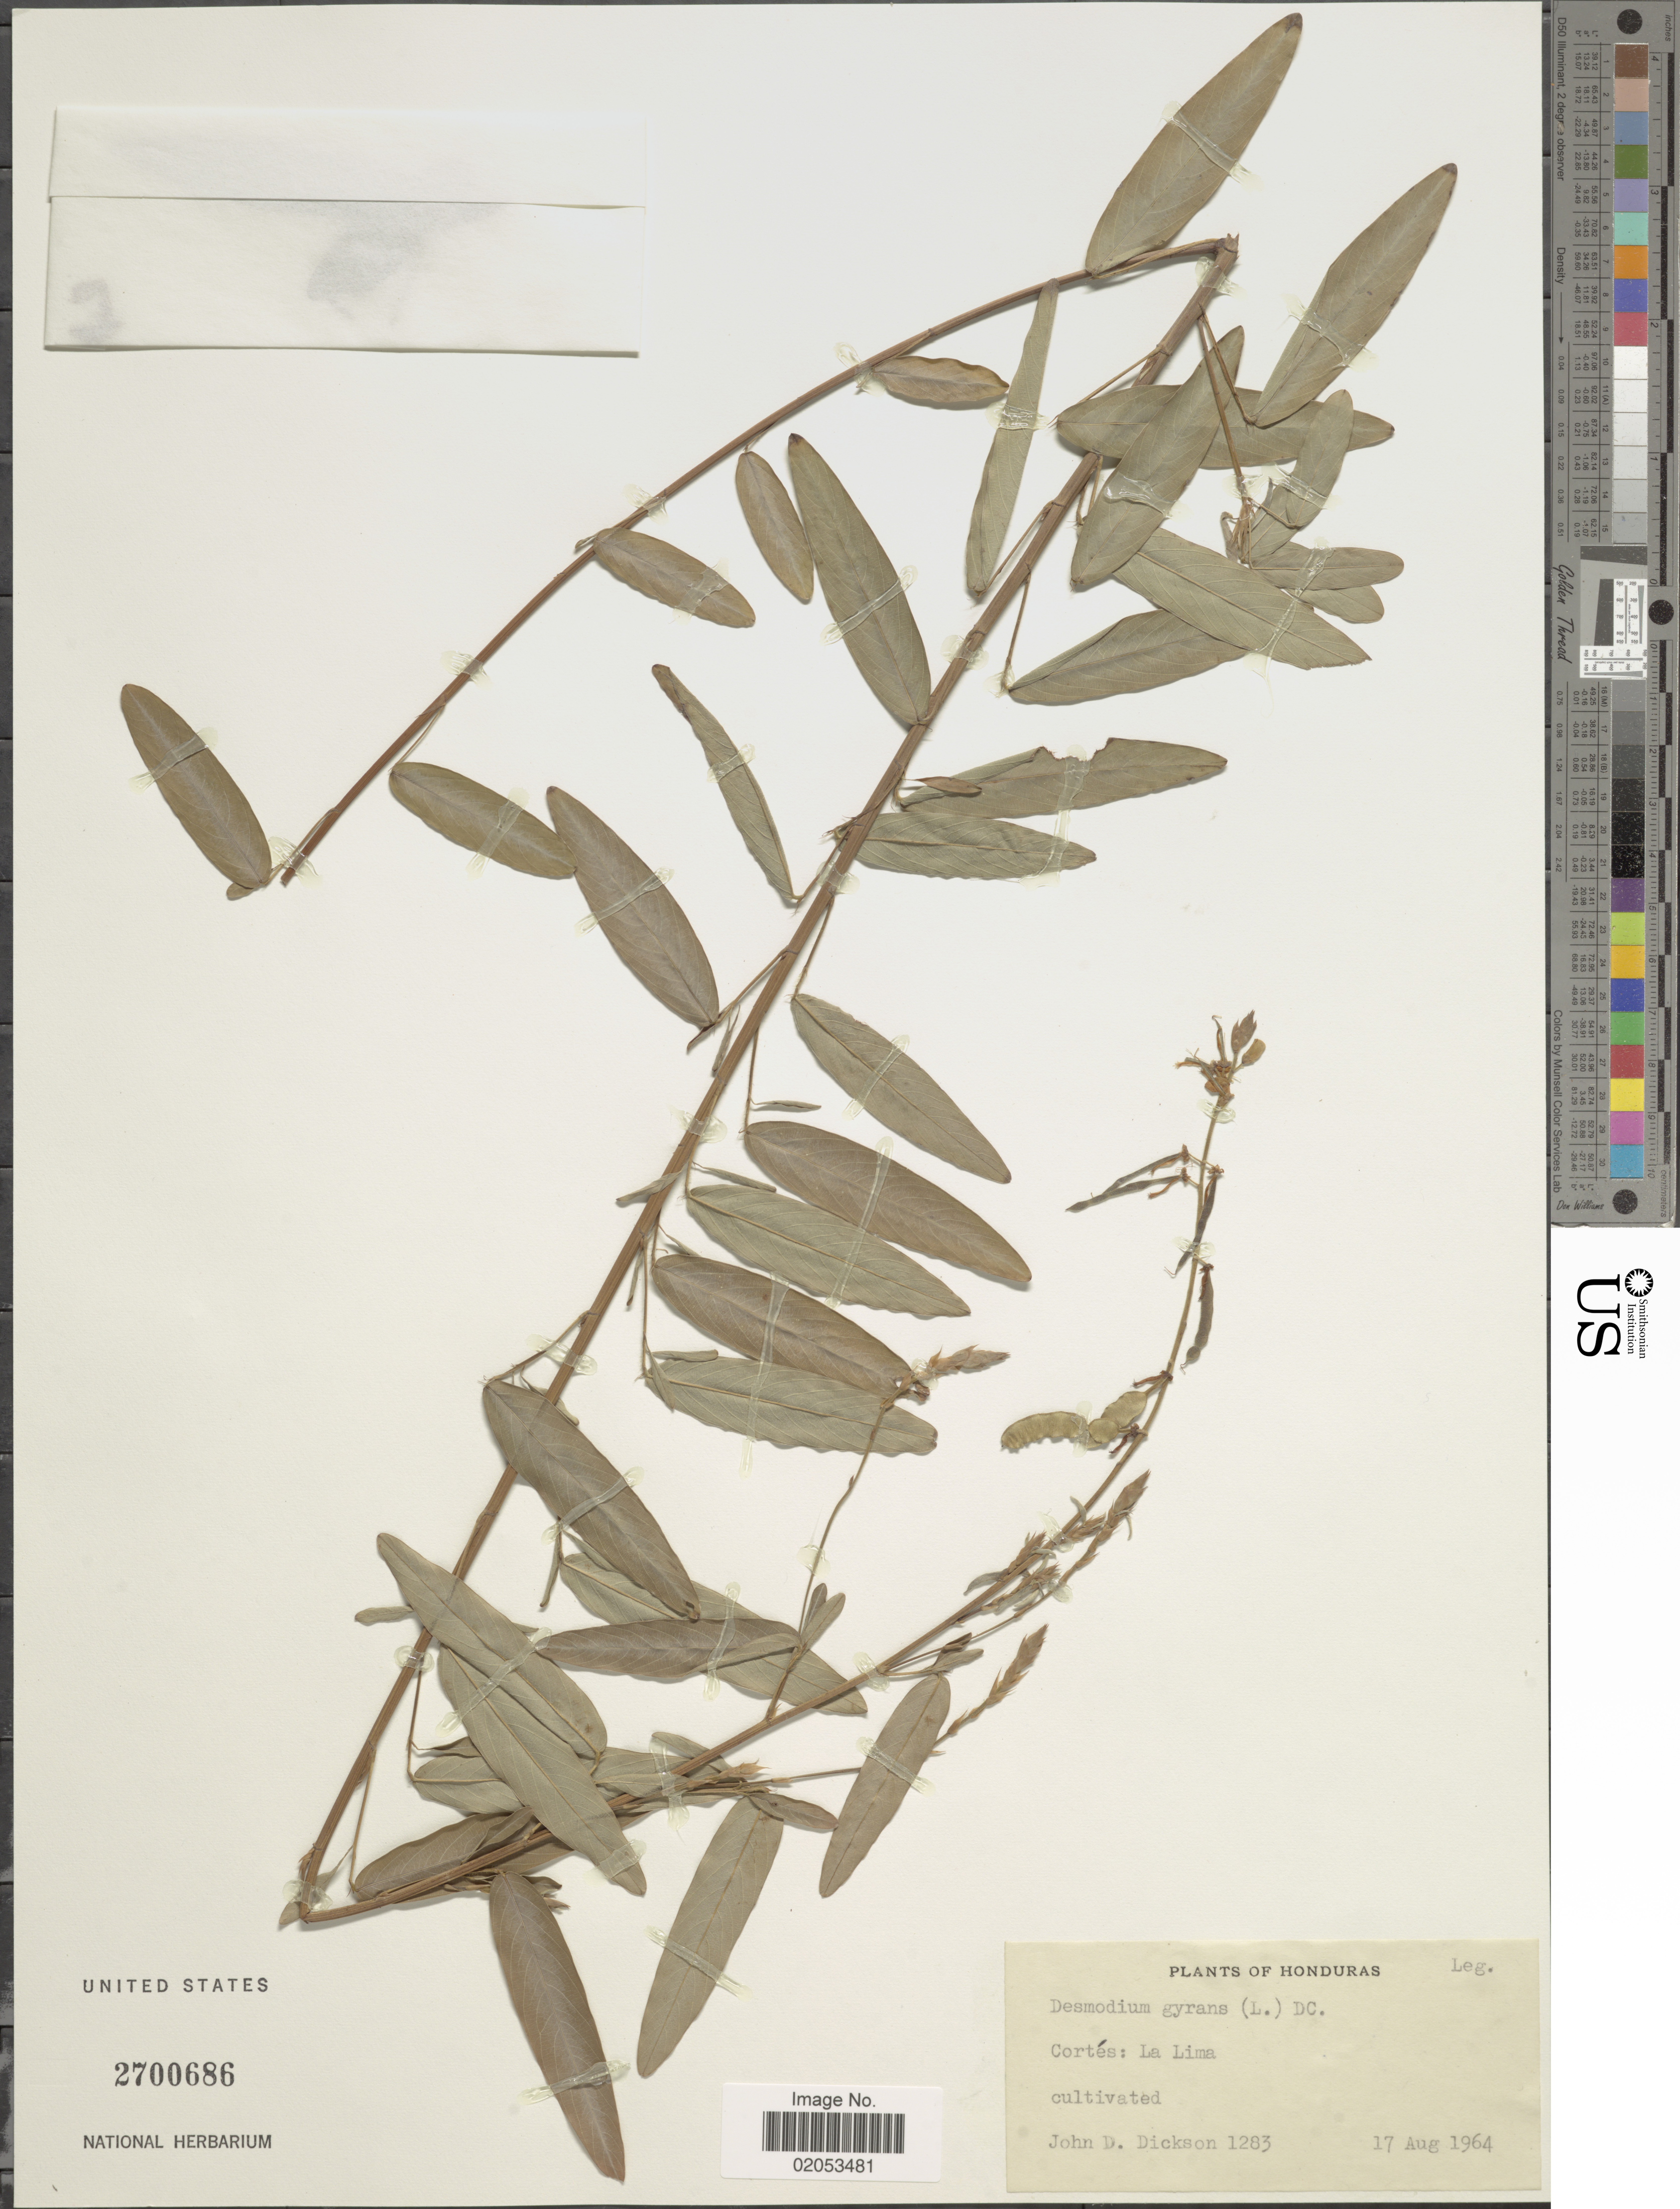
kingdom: Plantae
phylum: Tracheophyta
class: Magnoliopsida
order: Fabales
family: Fabaceae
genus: Desmodium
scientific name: Desmodium gyrans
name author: DC.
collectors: J. Dickson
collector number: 1283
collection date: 1964-08-17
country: Honduras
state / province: Cortés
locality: Cortés: la Lima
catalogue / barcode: US 2700686